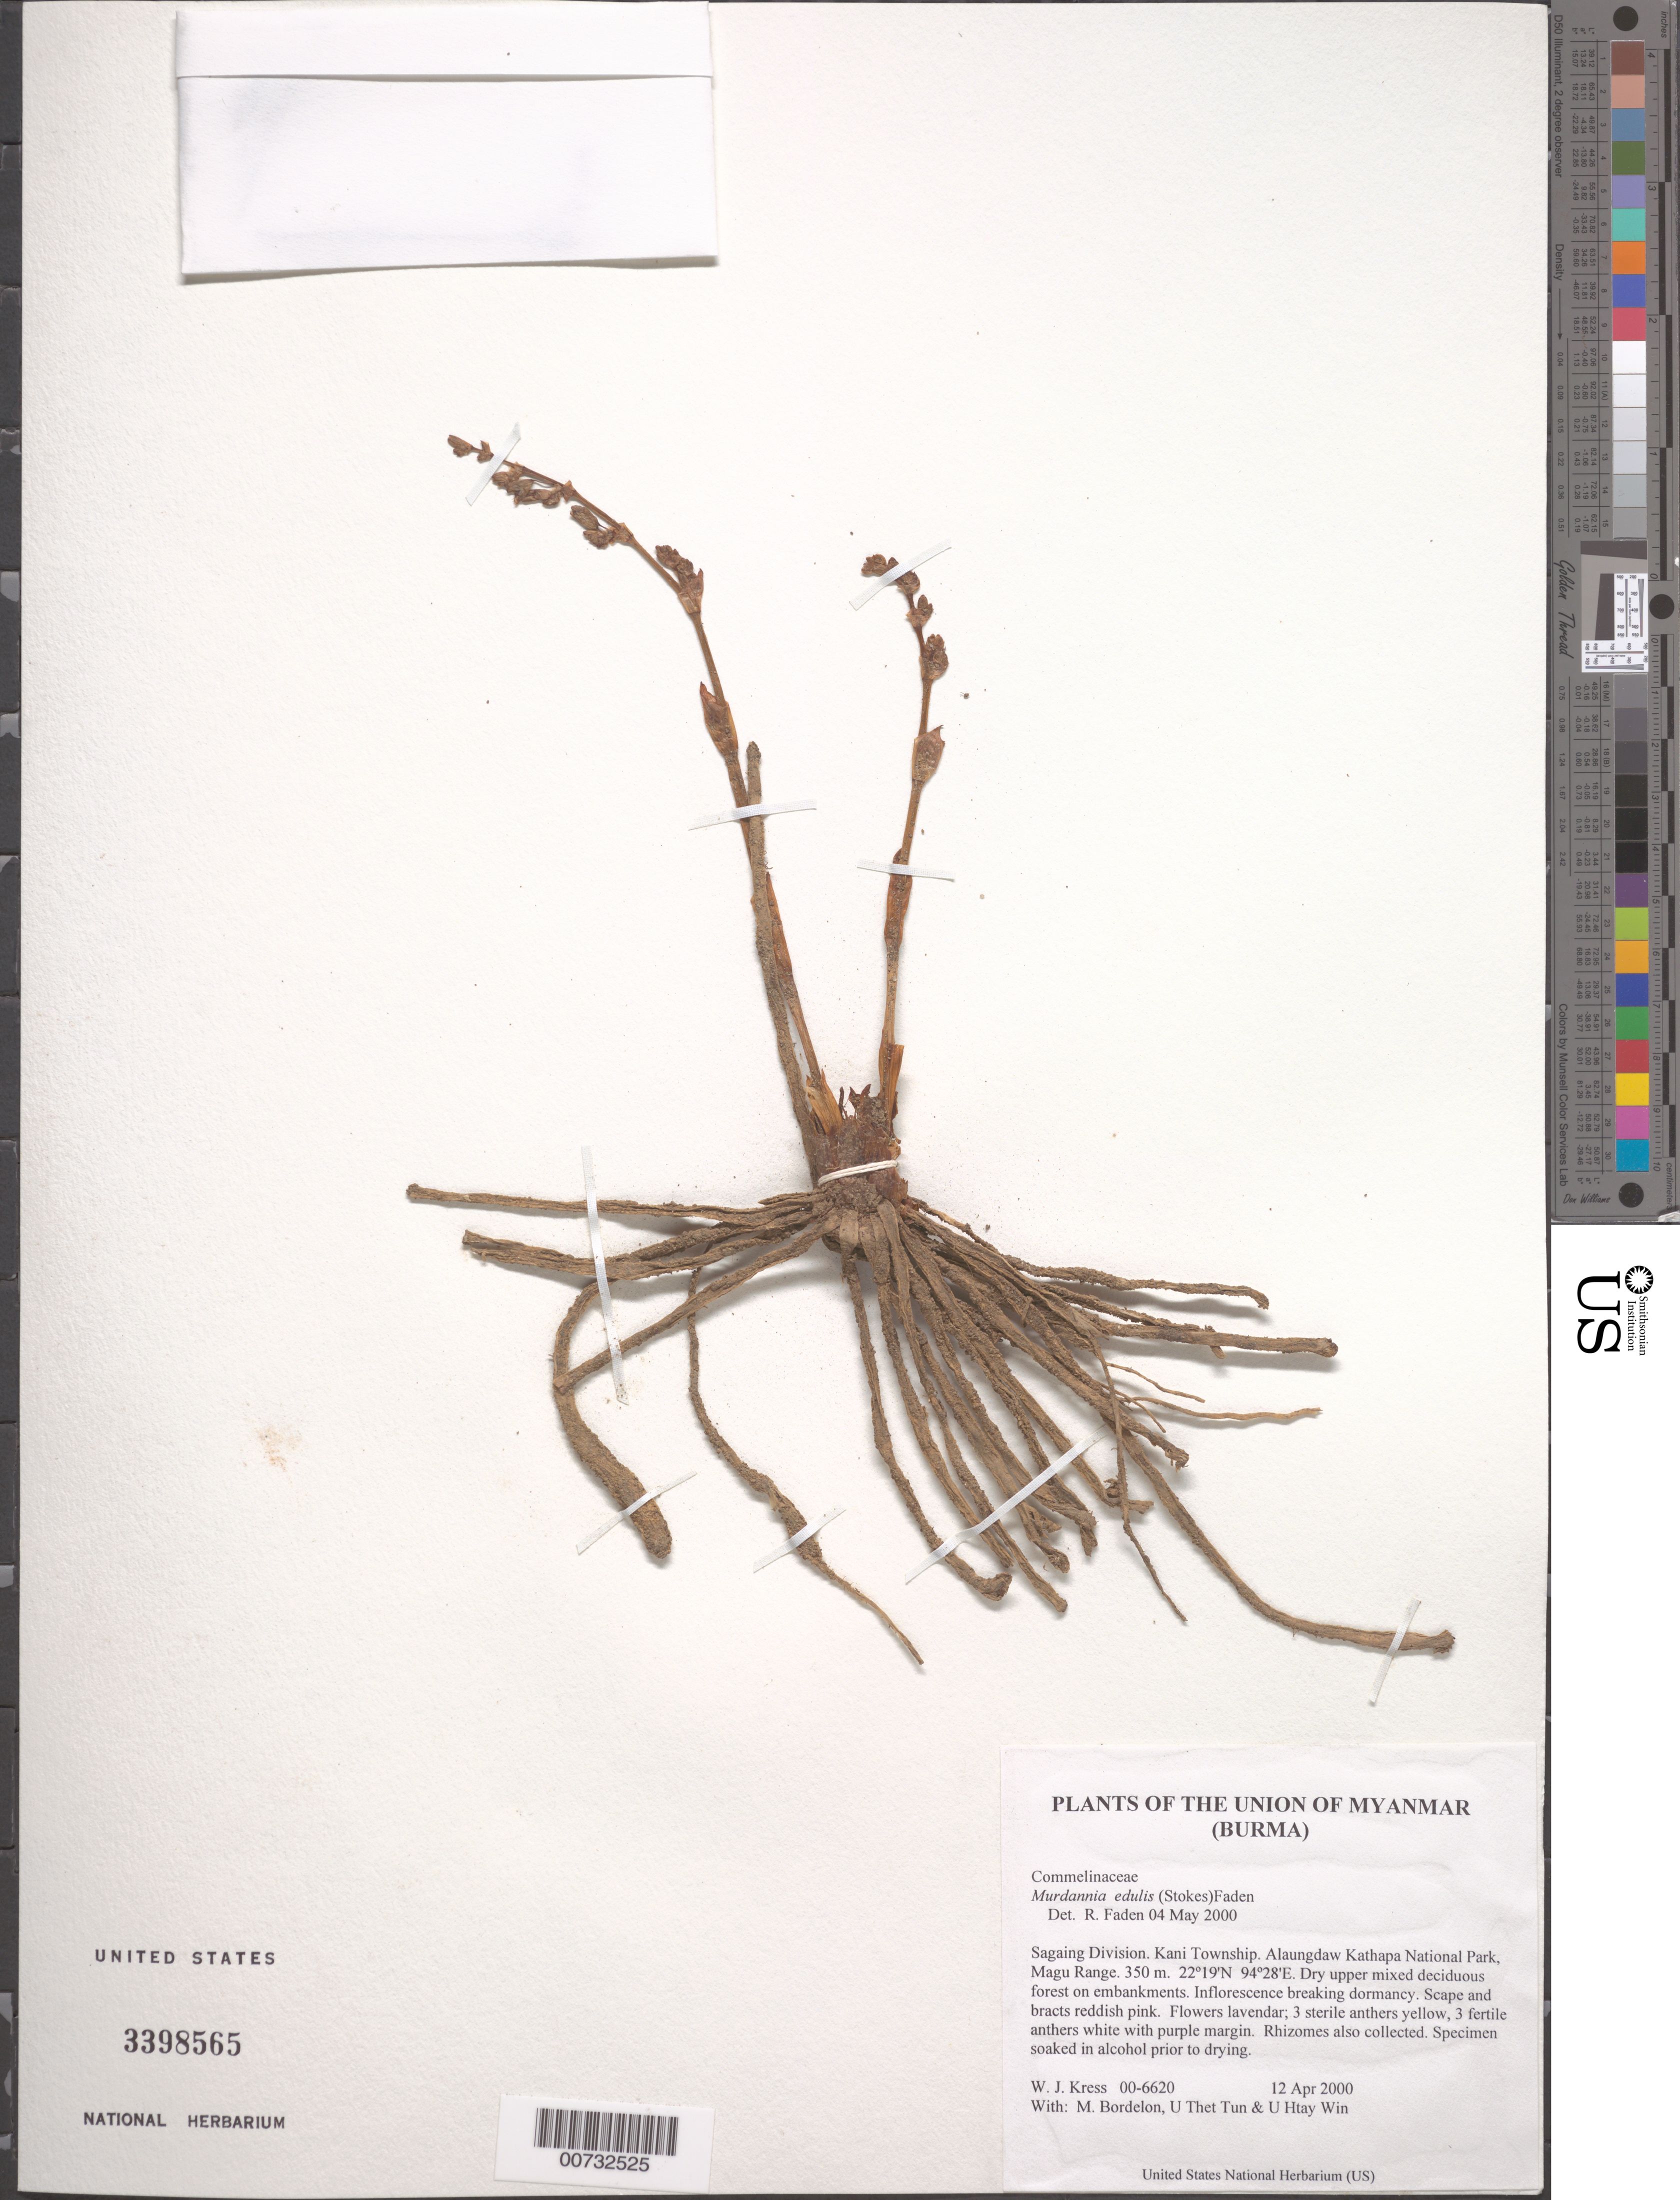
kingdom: Plantae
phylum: Tracheophyta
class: Liliopsida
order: Commelinales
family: Commelinaceae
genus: Murdannia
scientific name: Murdannia edulis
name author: (Stokes) Faden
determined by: Faden, Robert B., (US), Smithsonian Institution - National Museum of Natural History (UNITED STATES)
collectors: W. J. Kress, M. Bordelon, Thet Htun & U Htay Win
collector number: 00-6620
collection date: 2000-04-12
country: Myanmar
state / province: Sagaing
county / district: Kani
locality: Alaungdaw Kathapa National Park, Magu Range.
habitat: Dry upper mixed deciduous forest on embankments.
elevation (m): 350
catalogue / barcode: US 3398565